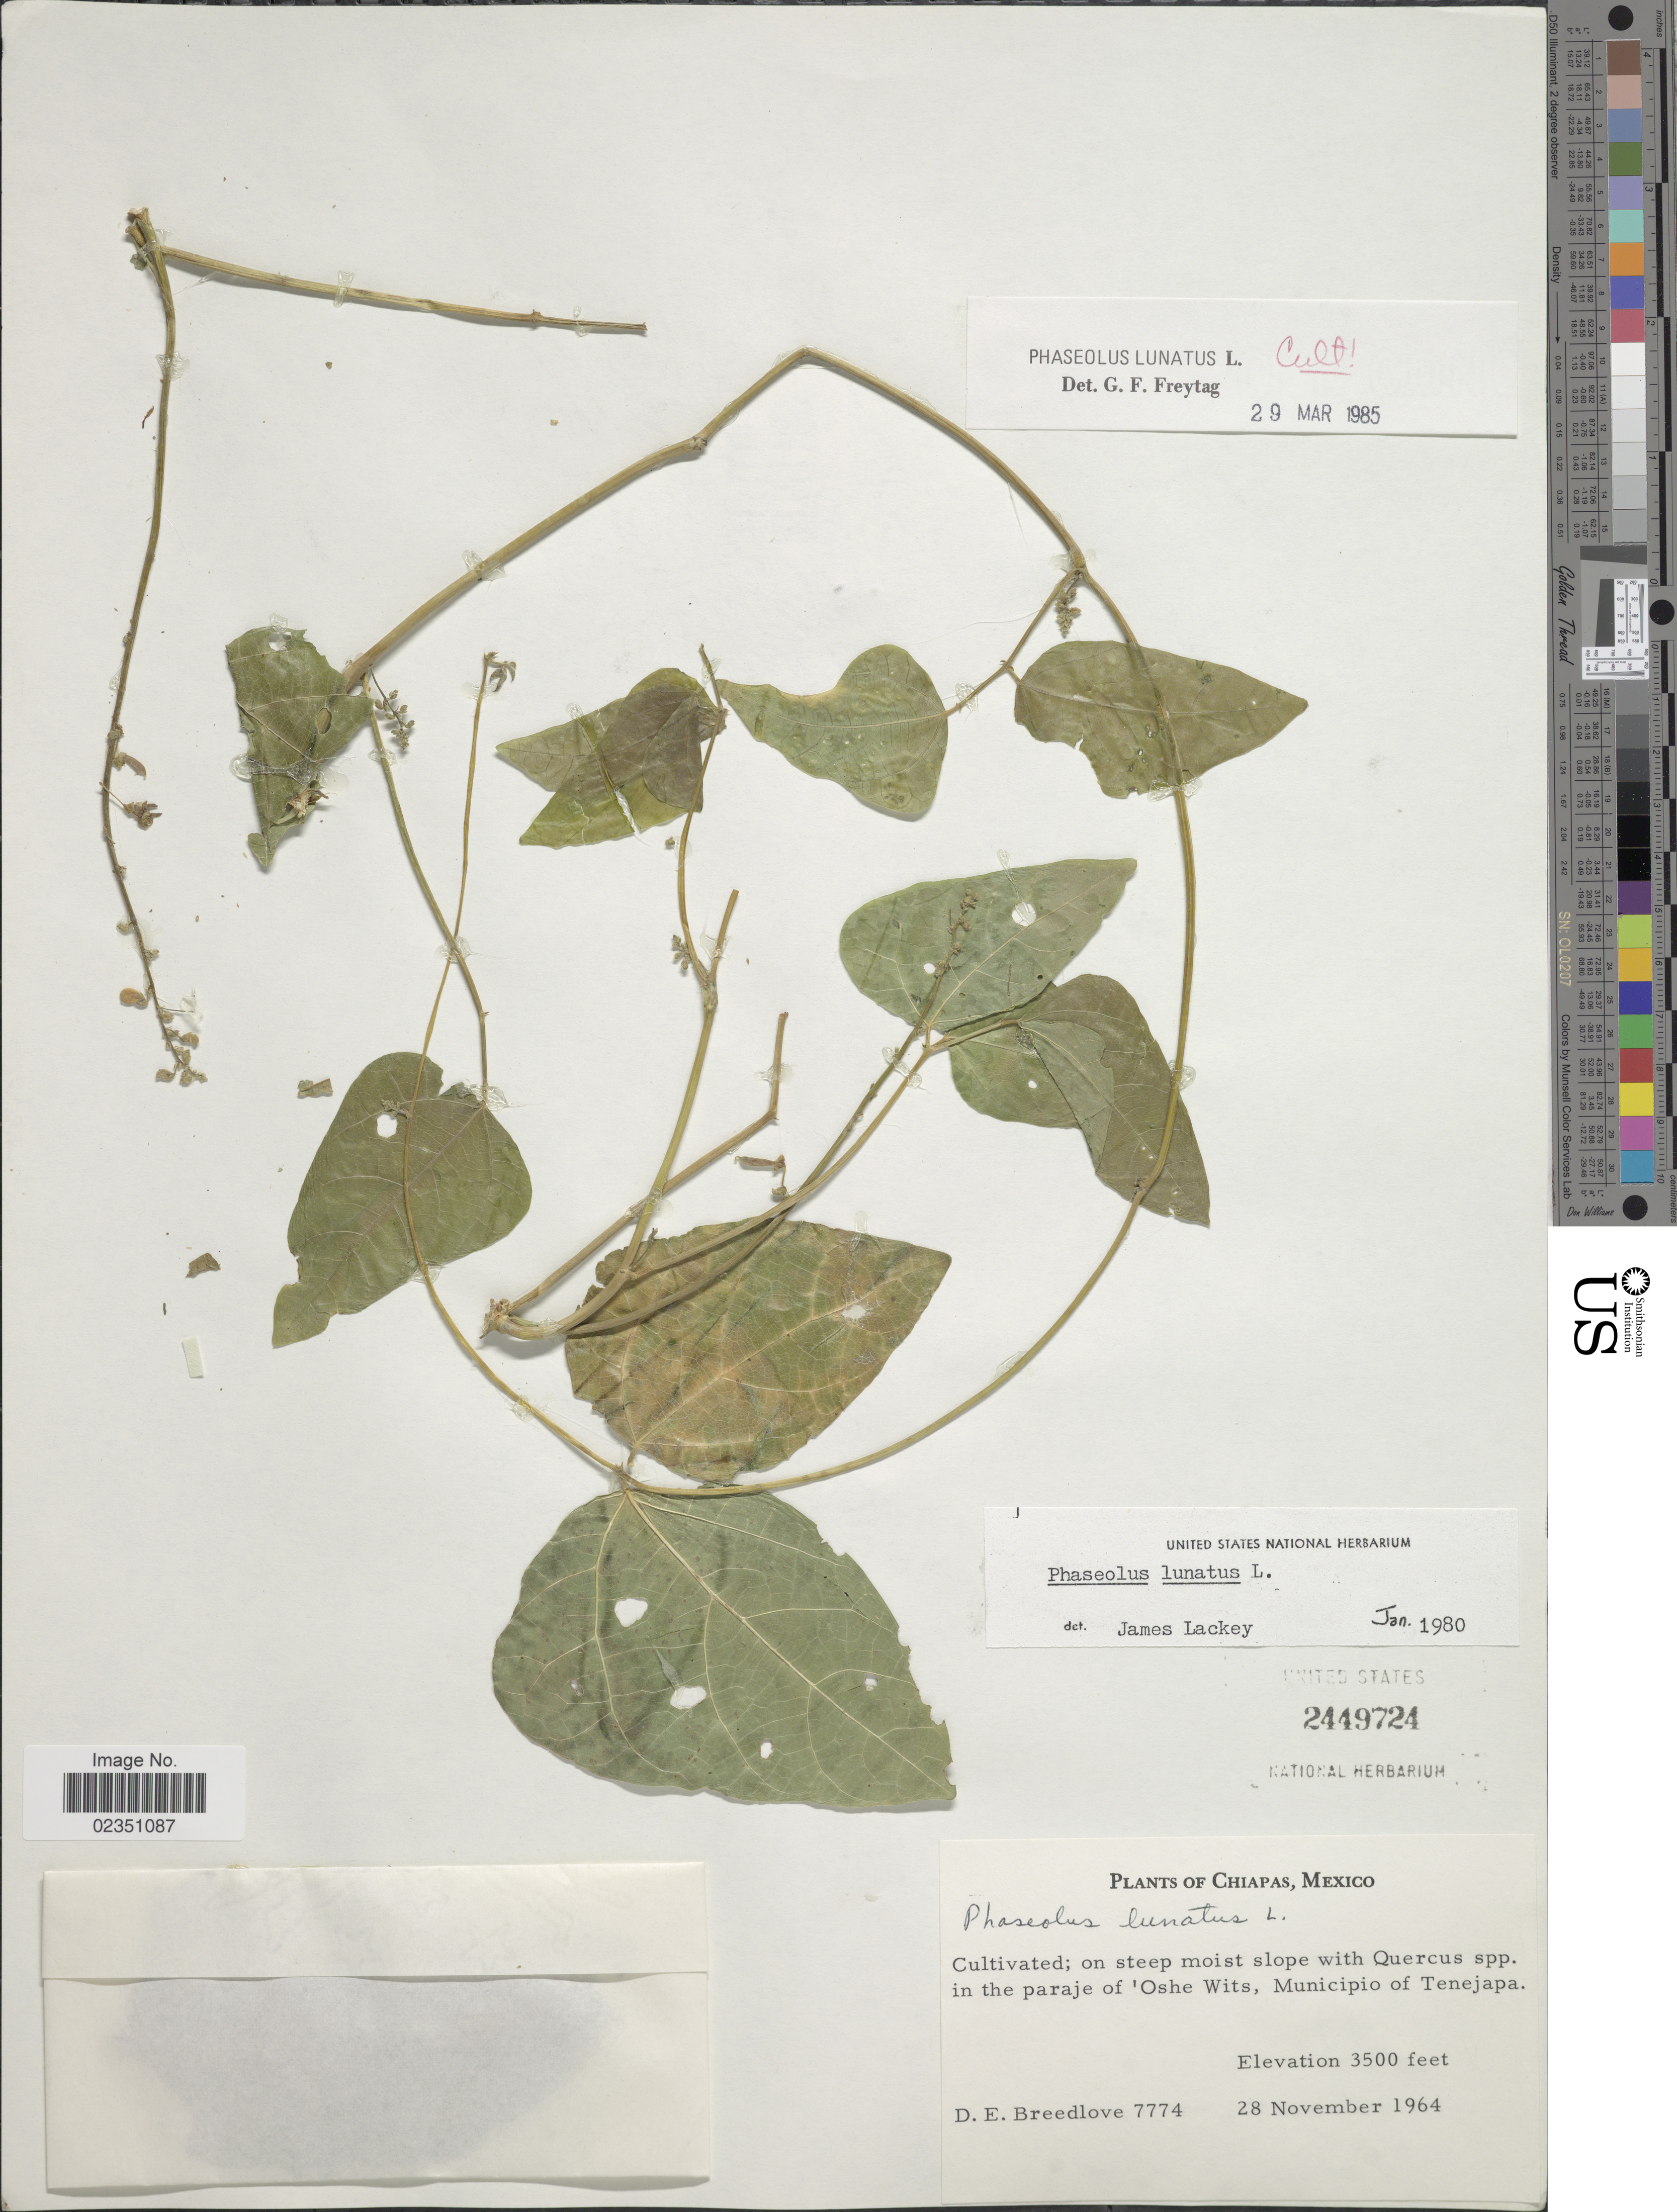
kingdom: Plantae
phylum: Tracheophyta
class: Magnoliopsida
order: Fabales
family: Fabaceae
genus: Phaseolus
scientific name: Phaseolus lunatus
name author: L.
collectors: D. E. Breedlove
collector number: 7774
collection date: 1964-11-28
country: Mexico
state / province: Chiapas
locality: On steep moist slope , in the paraje of 'Oshe Wits, Municipio of Tenejapa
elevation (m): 1067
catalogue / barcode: US 2449724